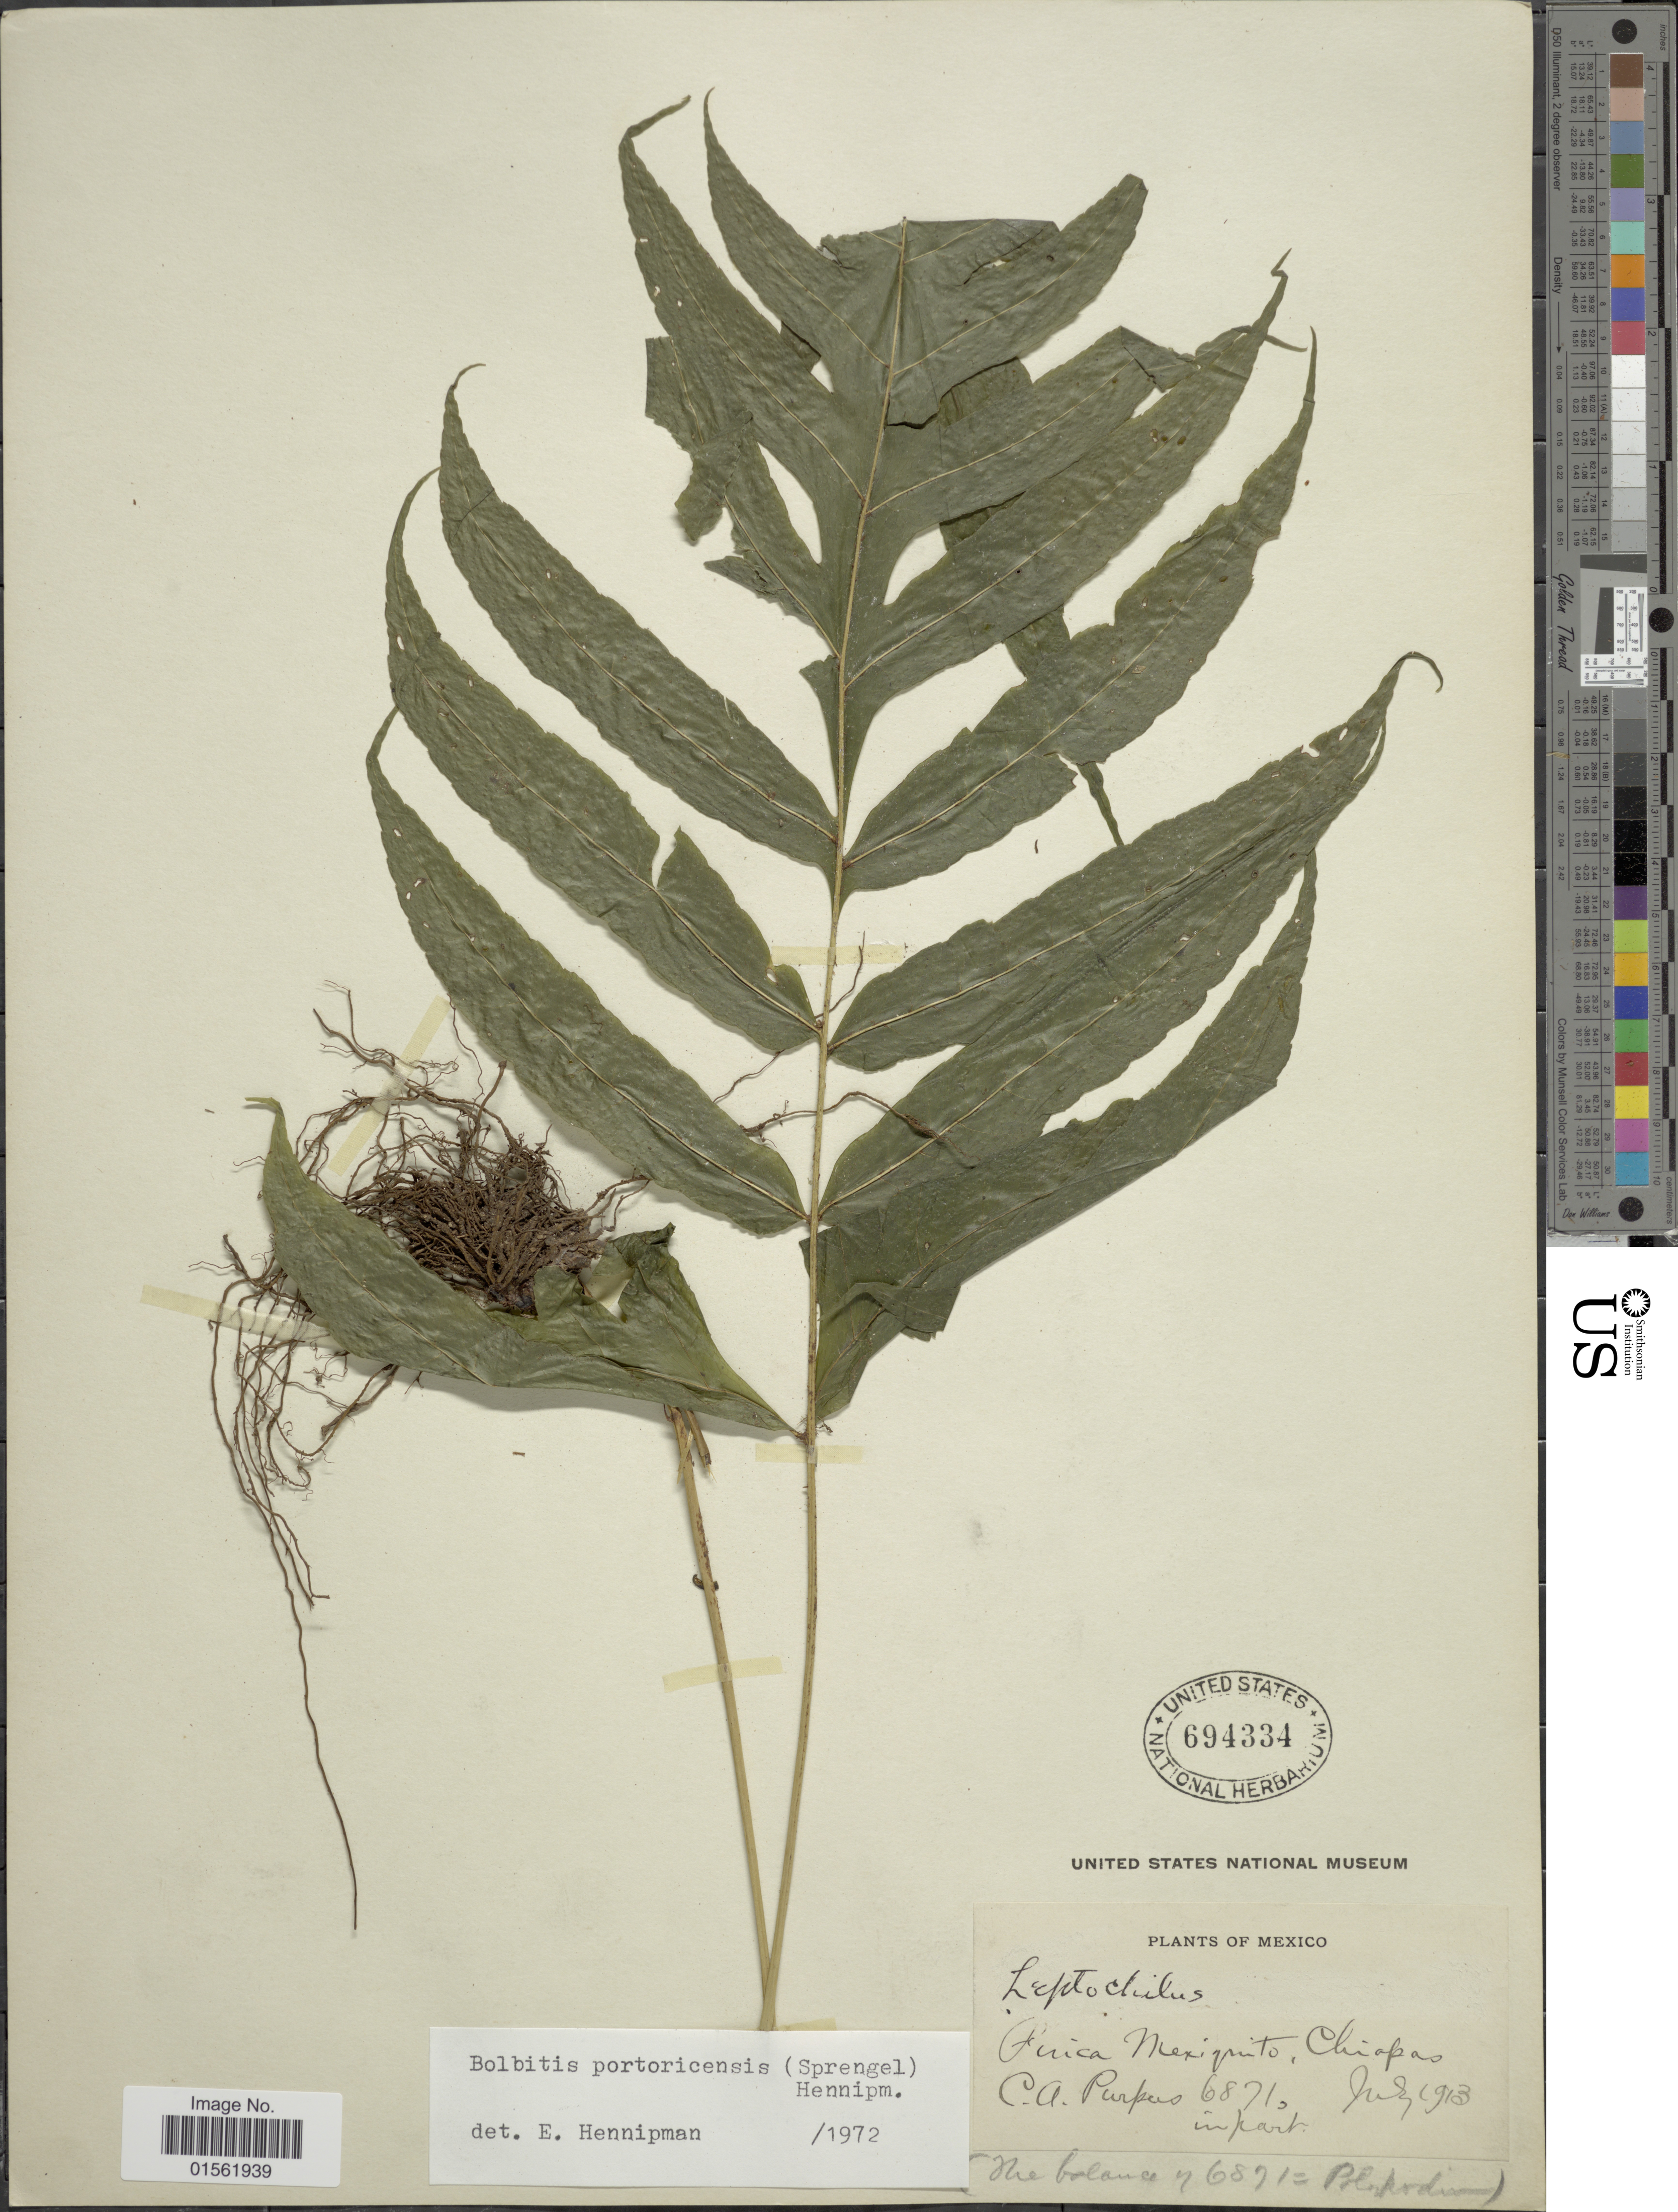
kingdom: Plantae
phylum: Tracheophyta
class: Polypodiopsida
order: Polypodiales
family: Dryopteridaceae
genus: Bolbitis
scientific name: Bolbitis portoricensis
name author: (Spreng.) Hennipman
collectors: C. A. Purpus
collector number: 6871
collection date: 1913-07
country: Mexico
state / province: Chiapas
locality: Finca Mexiquito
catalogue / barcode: US 694334